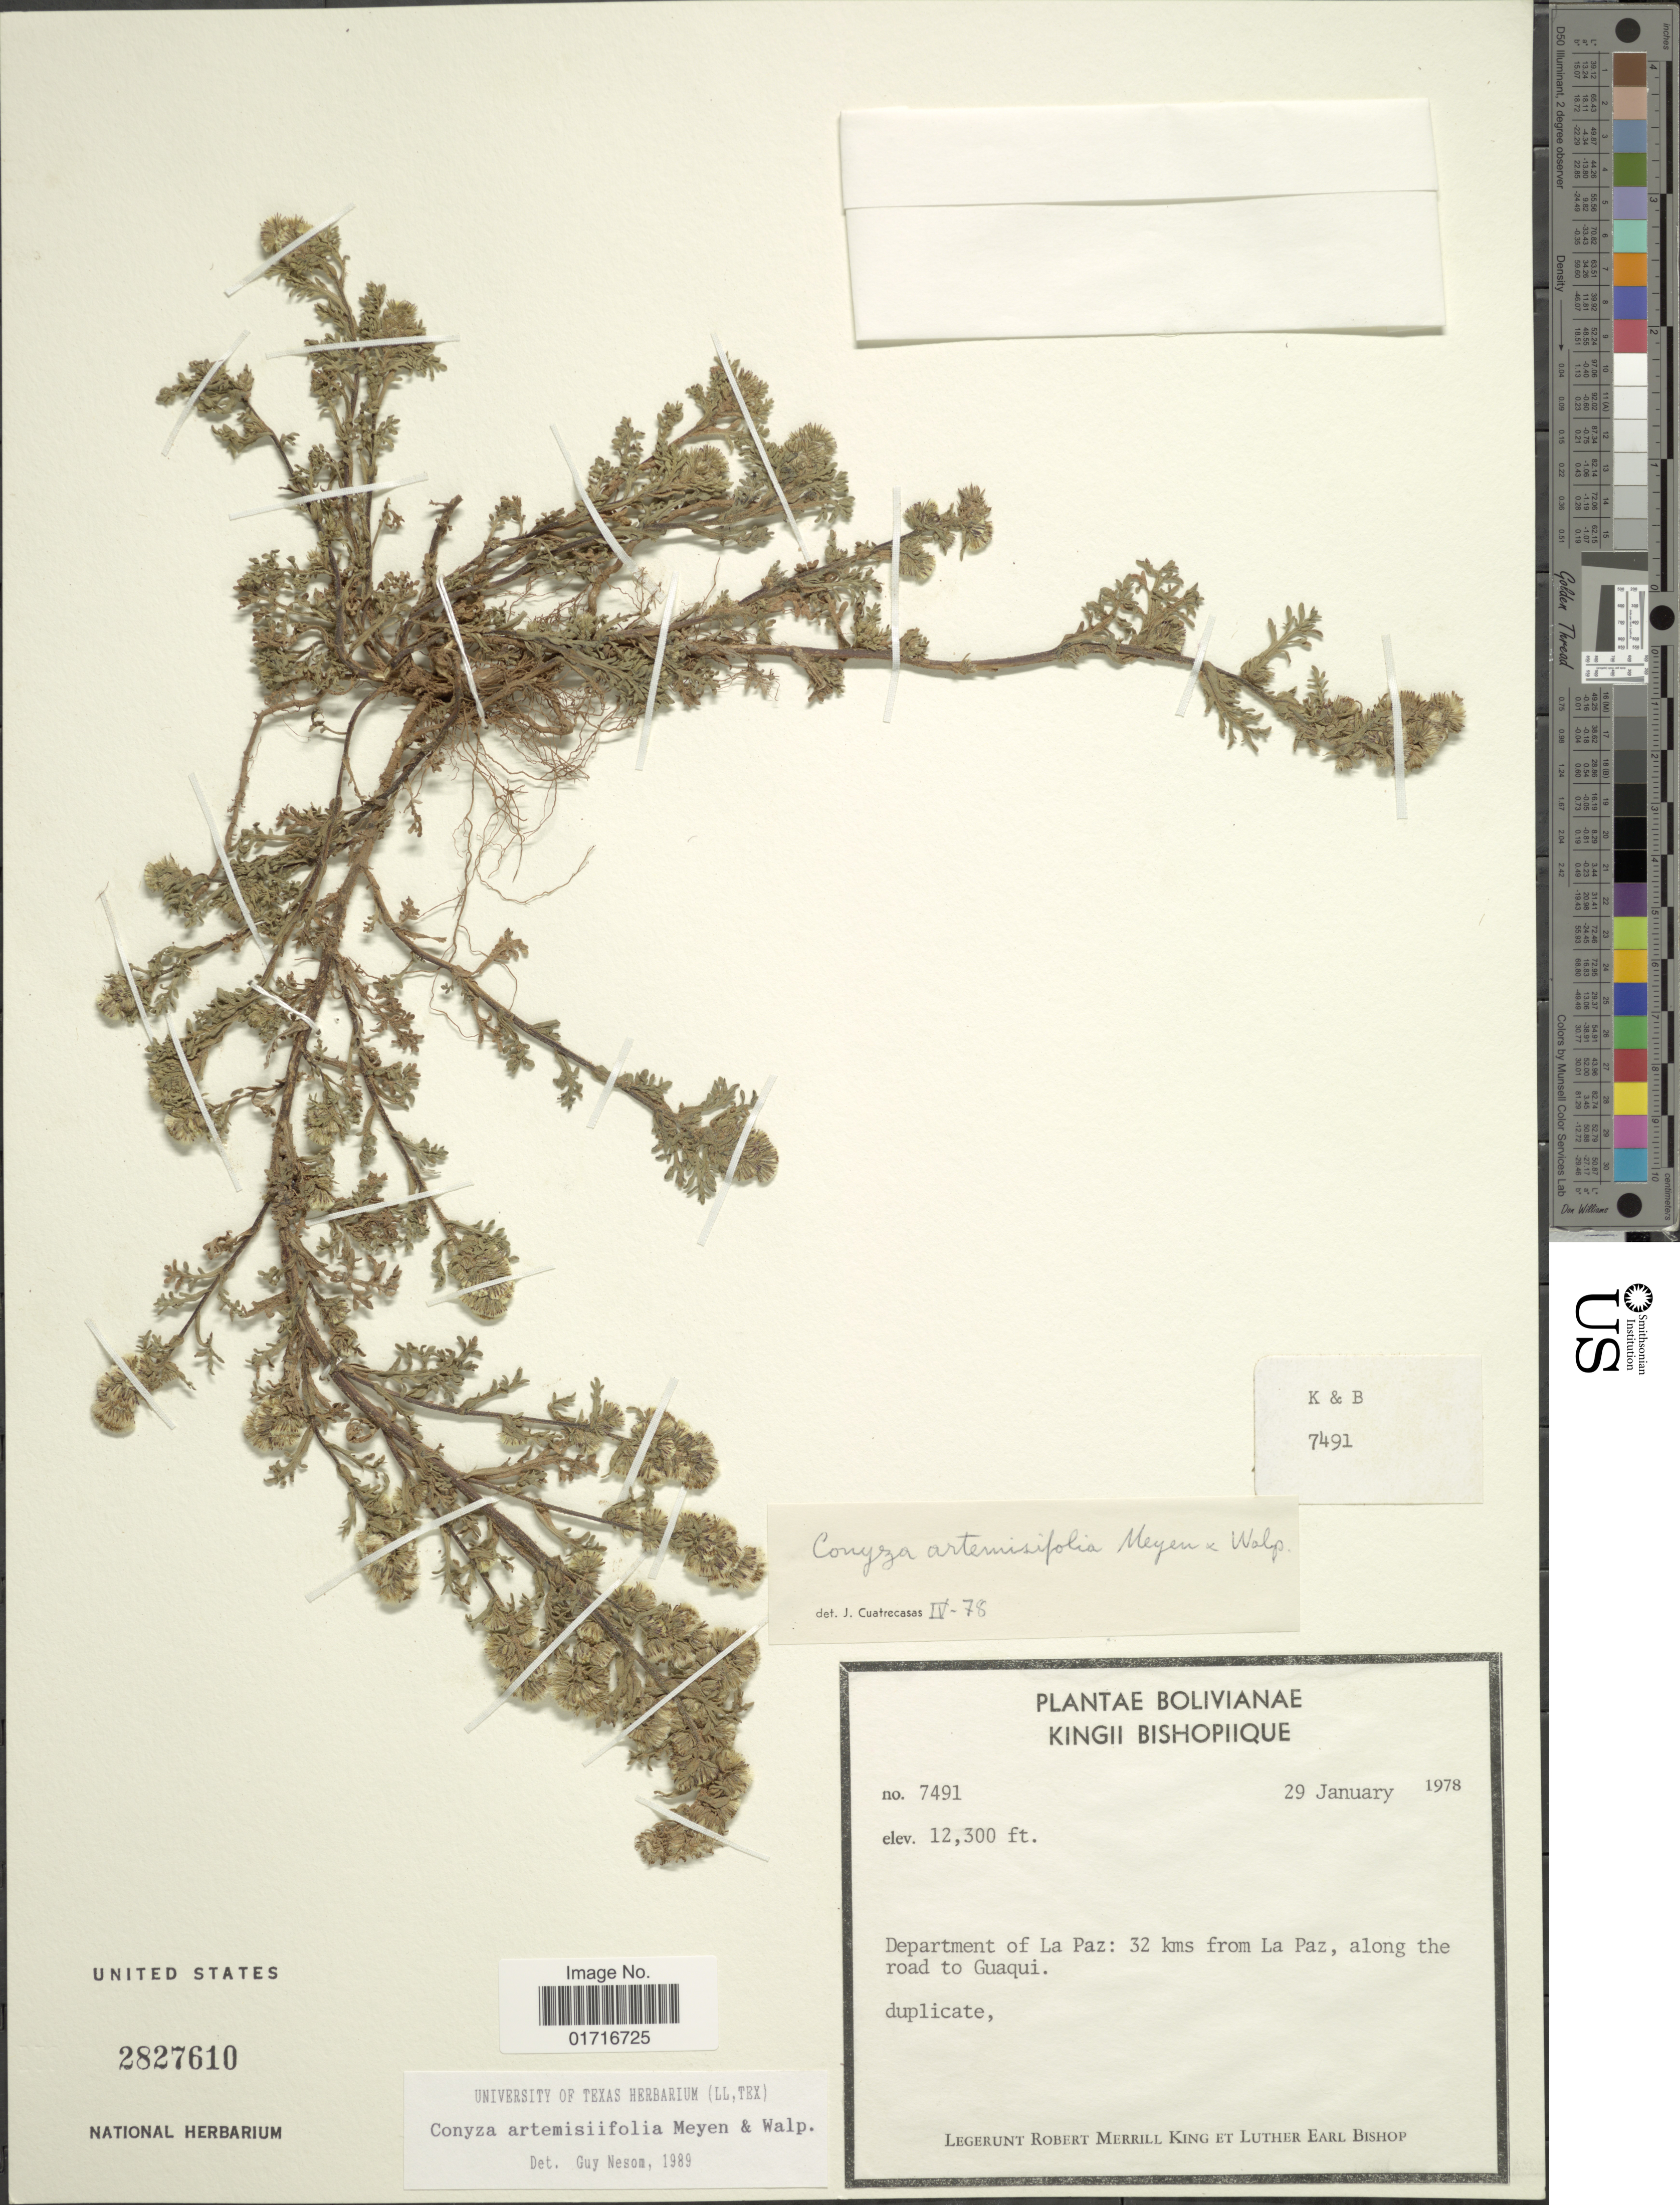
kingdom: Plantae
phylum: Tracheophyta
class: Magnoliopsida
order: Asterales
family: Asteraceae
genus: Conyza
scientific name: Conyza artemisifolia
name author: Meyen & Walp.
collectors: R. M. King & L. E. Bishop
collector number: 7491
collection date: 1978-01-29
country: Bolivia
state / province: La Paz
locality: Department of La Paz: 32 kms from La Paz, along the road Guaqui.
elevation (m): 3749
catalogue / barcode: US 2827610